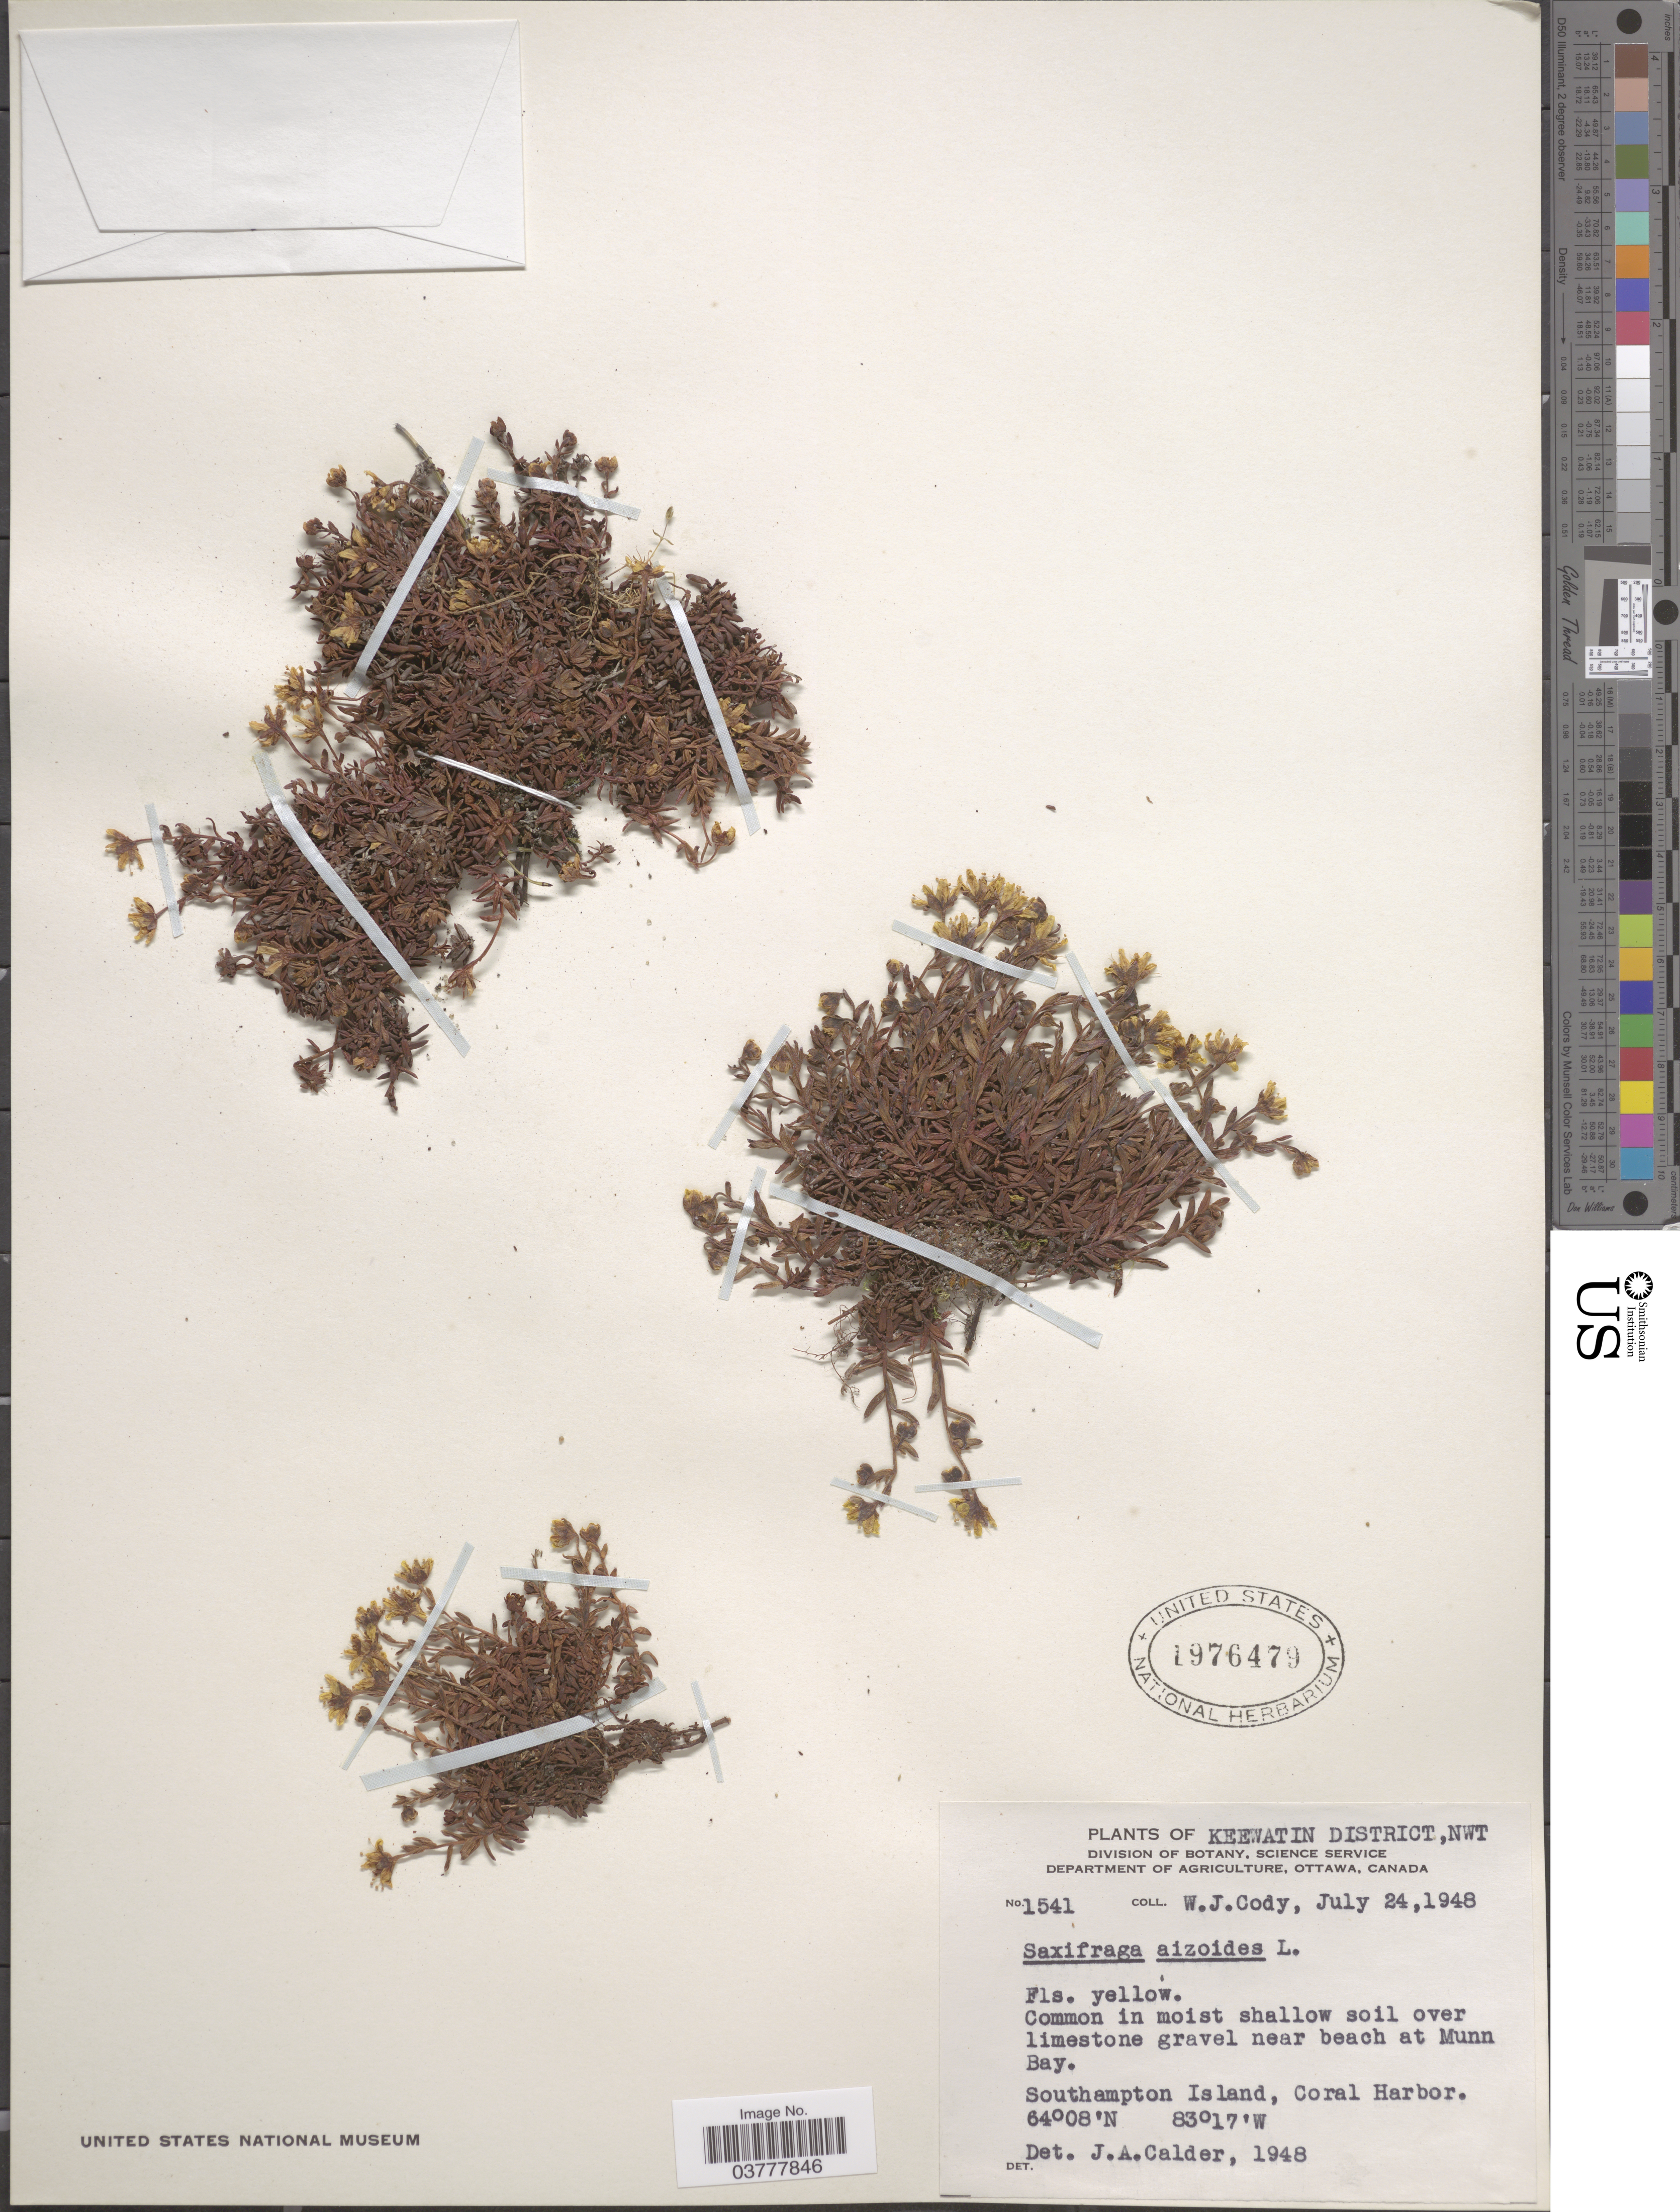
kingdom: Plantae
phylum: Tracheophyta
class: Magnoliopsida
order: Saxifragales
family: Saxifragaceae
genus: Saxifraga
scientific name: Saxifraga aizoides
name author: L.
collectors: W. Cody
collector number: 1541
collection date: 1948-07-24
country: Canada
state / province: Northwest Territories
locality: Keewatin District. Near beach at Munn Bay. Southampton Island, Coral Harbor.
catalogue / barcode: US 1976479